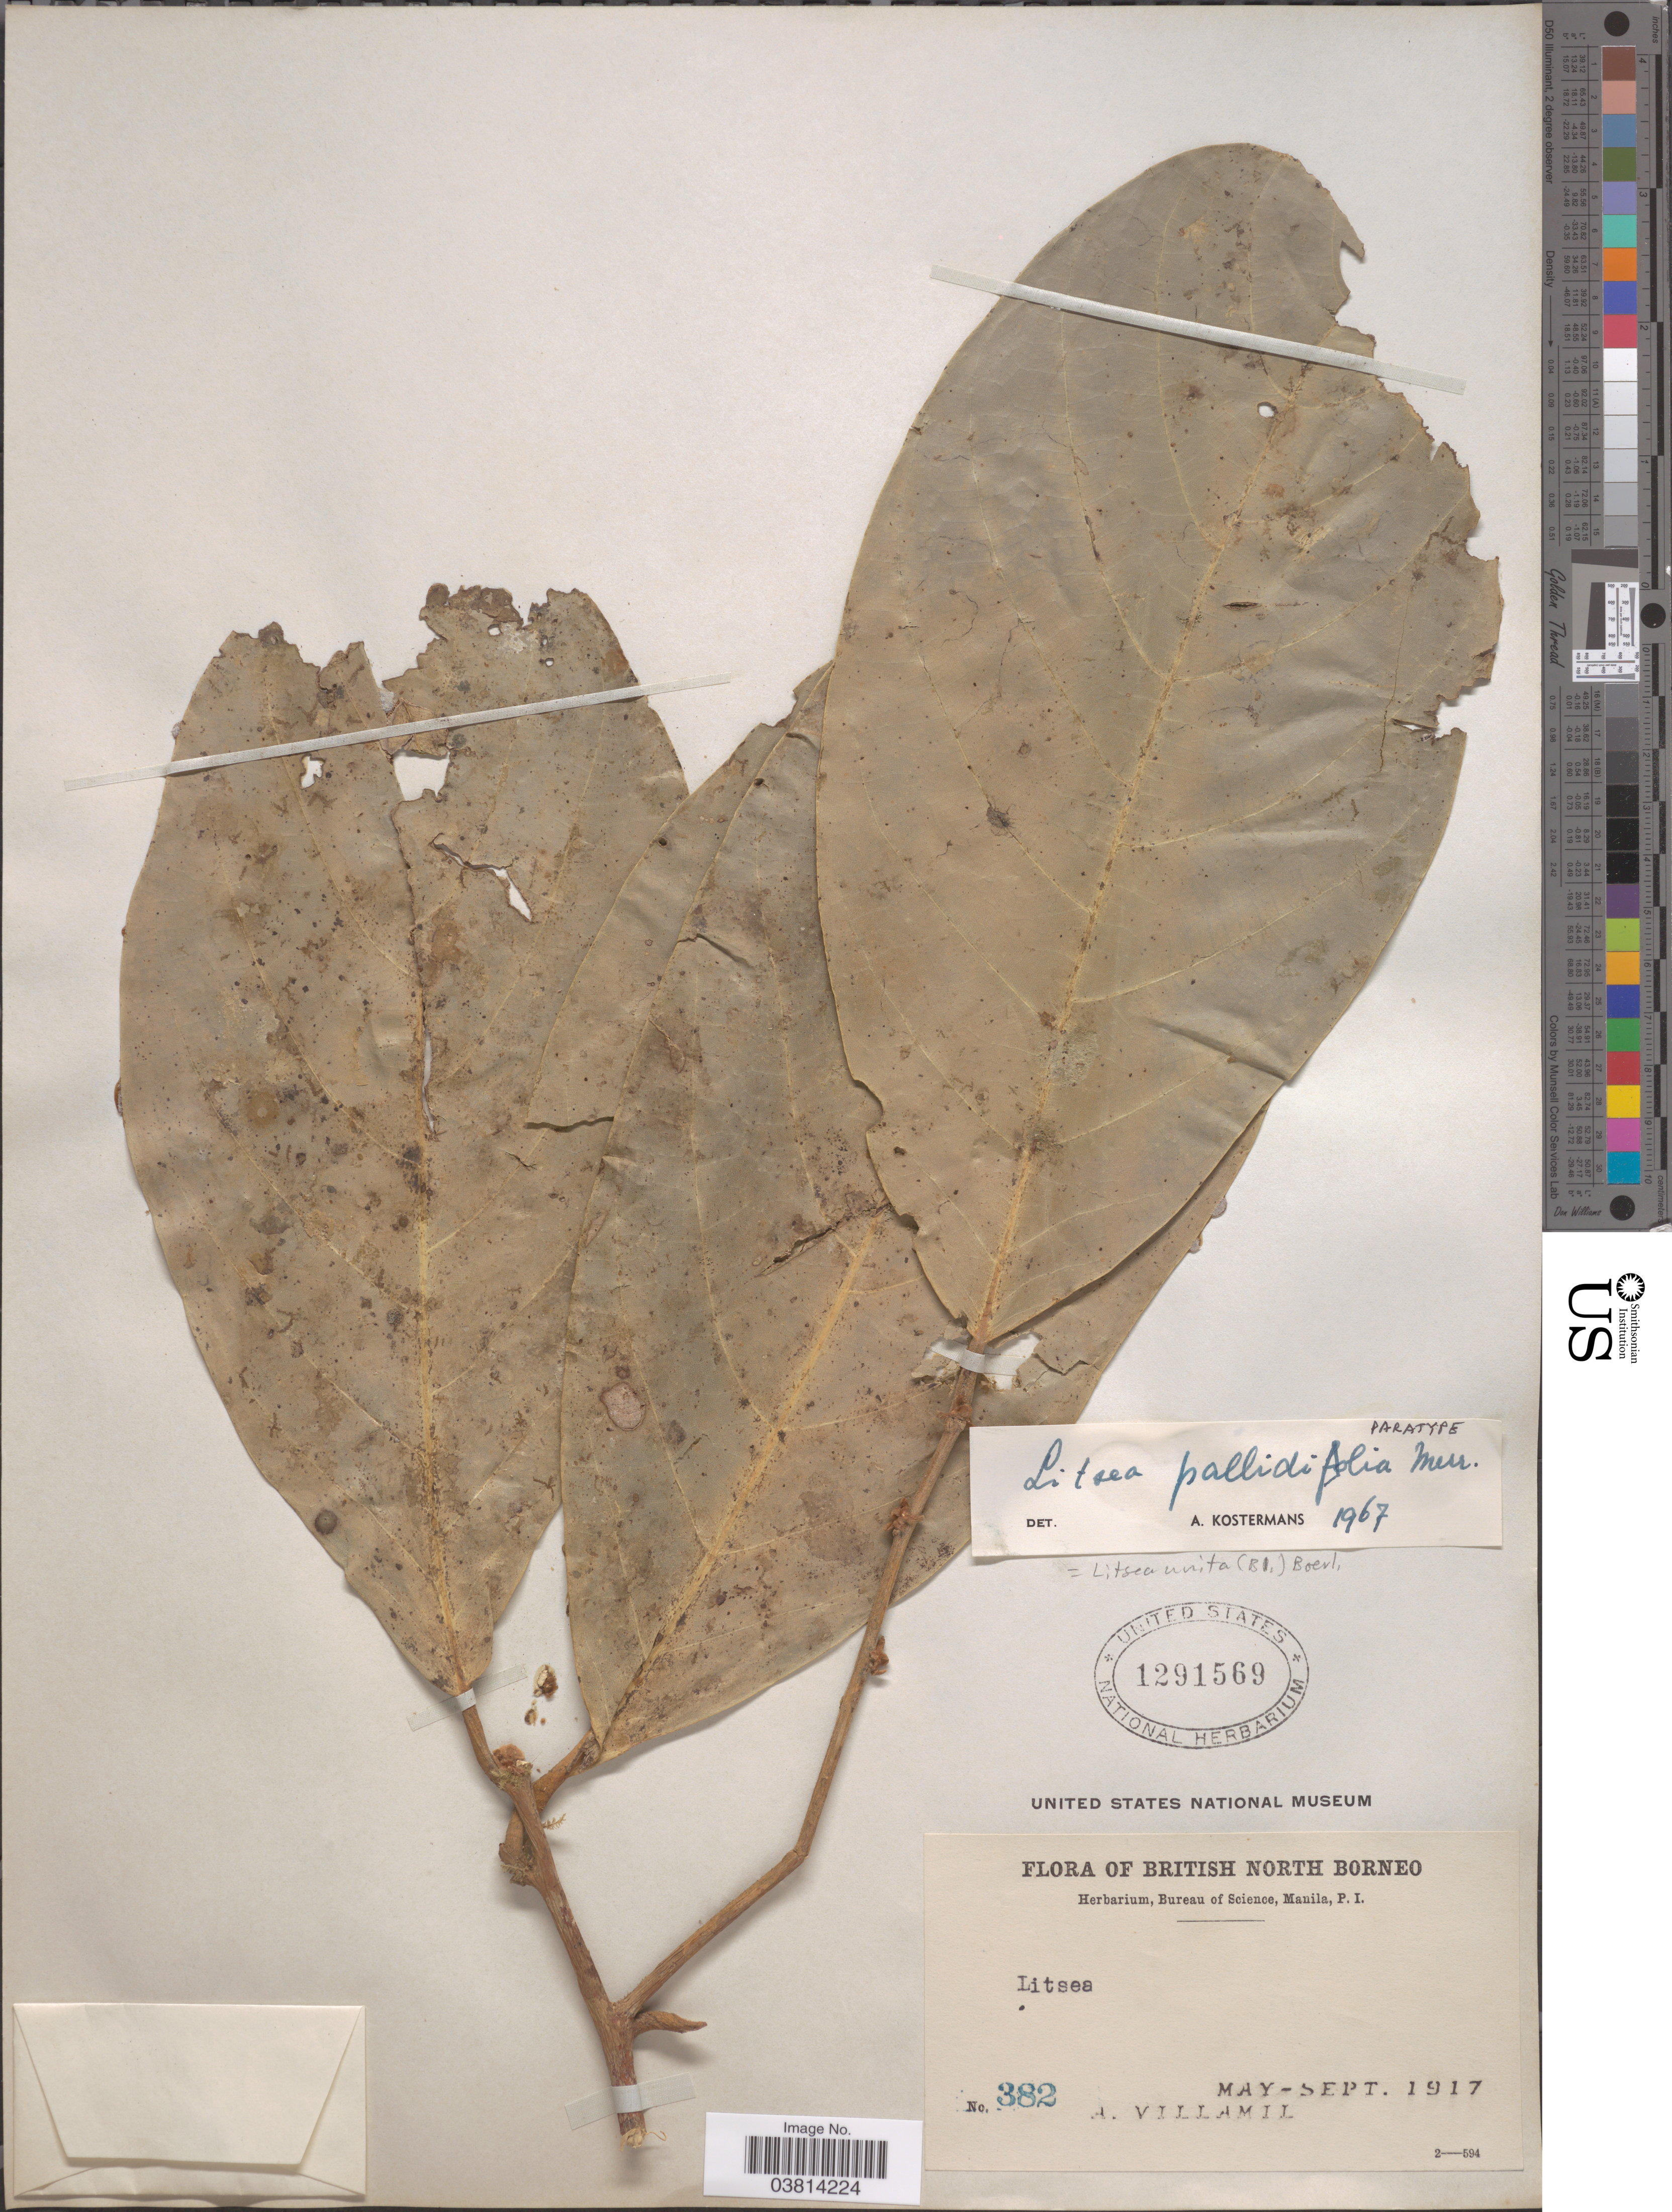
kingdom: Plantae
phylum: Tracheophyta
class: Magnoliopsida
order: Laurales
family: Lauraceae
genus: Litsea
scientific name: Litsea unita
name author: Lour. & Merr.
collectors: A. Villamil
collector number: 382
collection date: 1917-05/1917-09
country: Malaysia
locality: British North Borneo.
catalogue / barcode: US 1291569